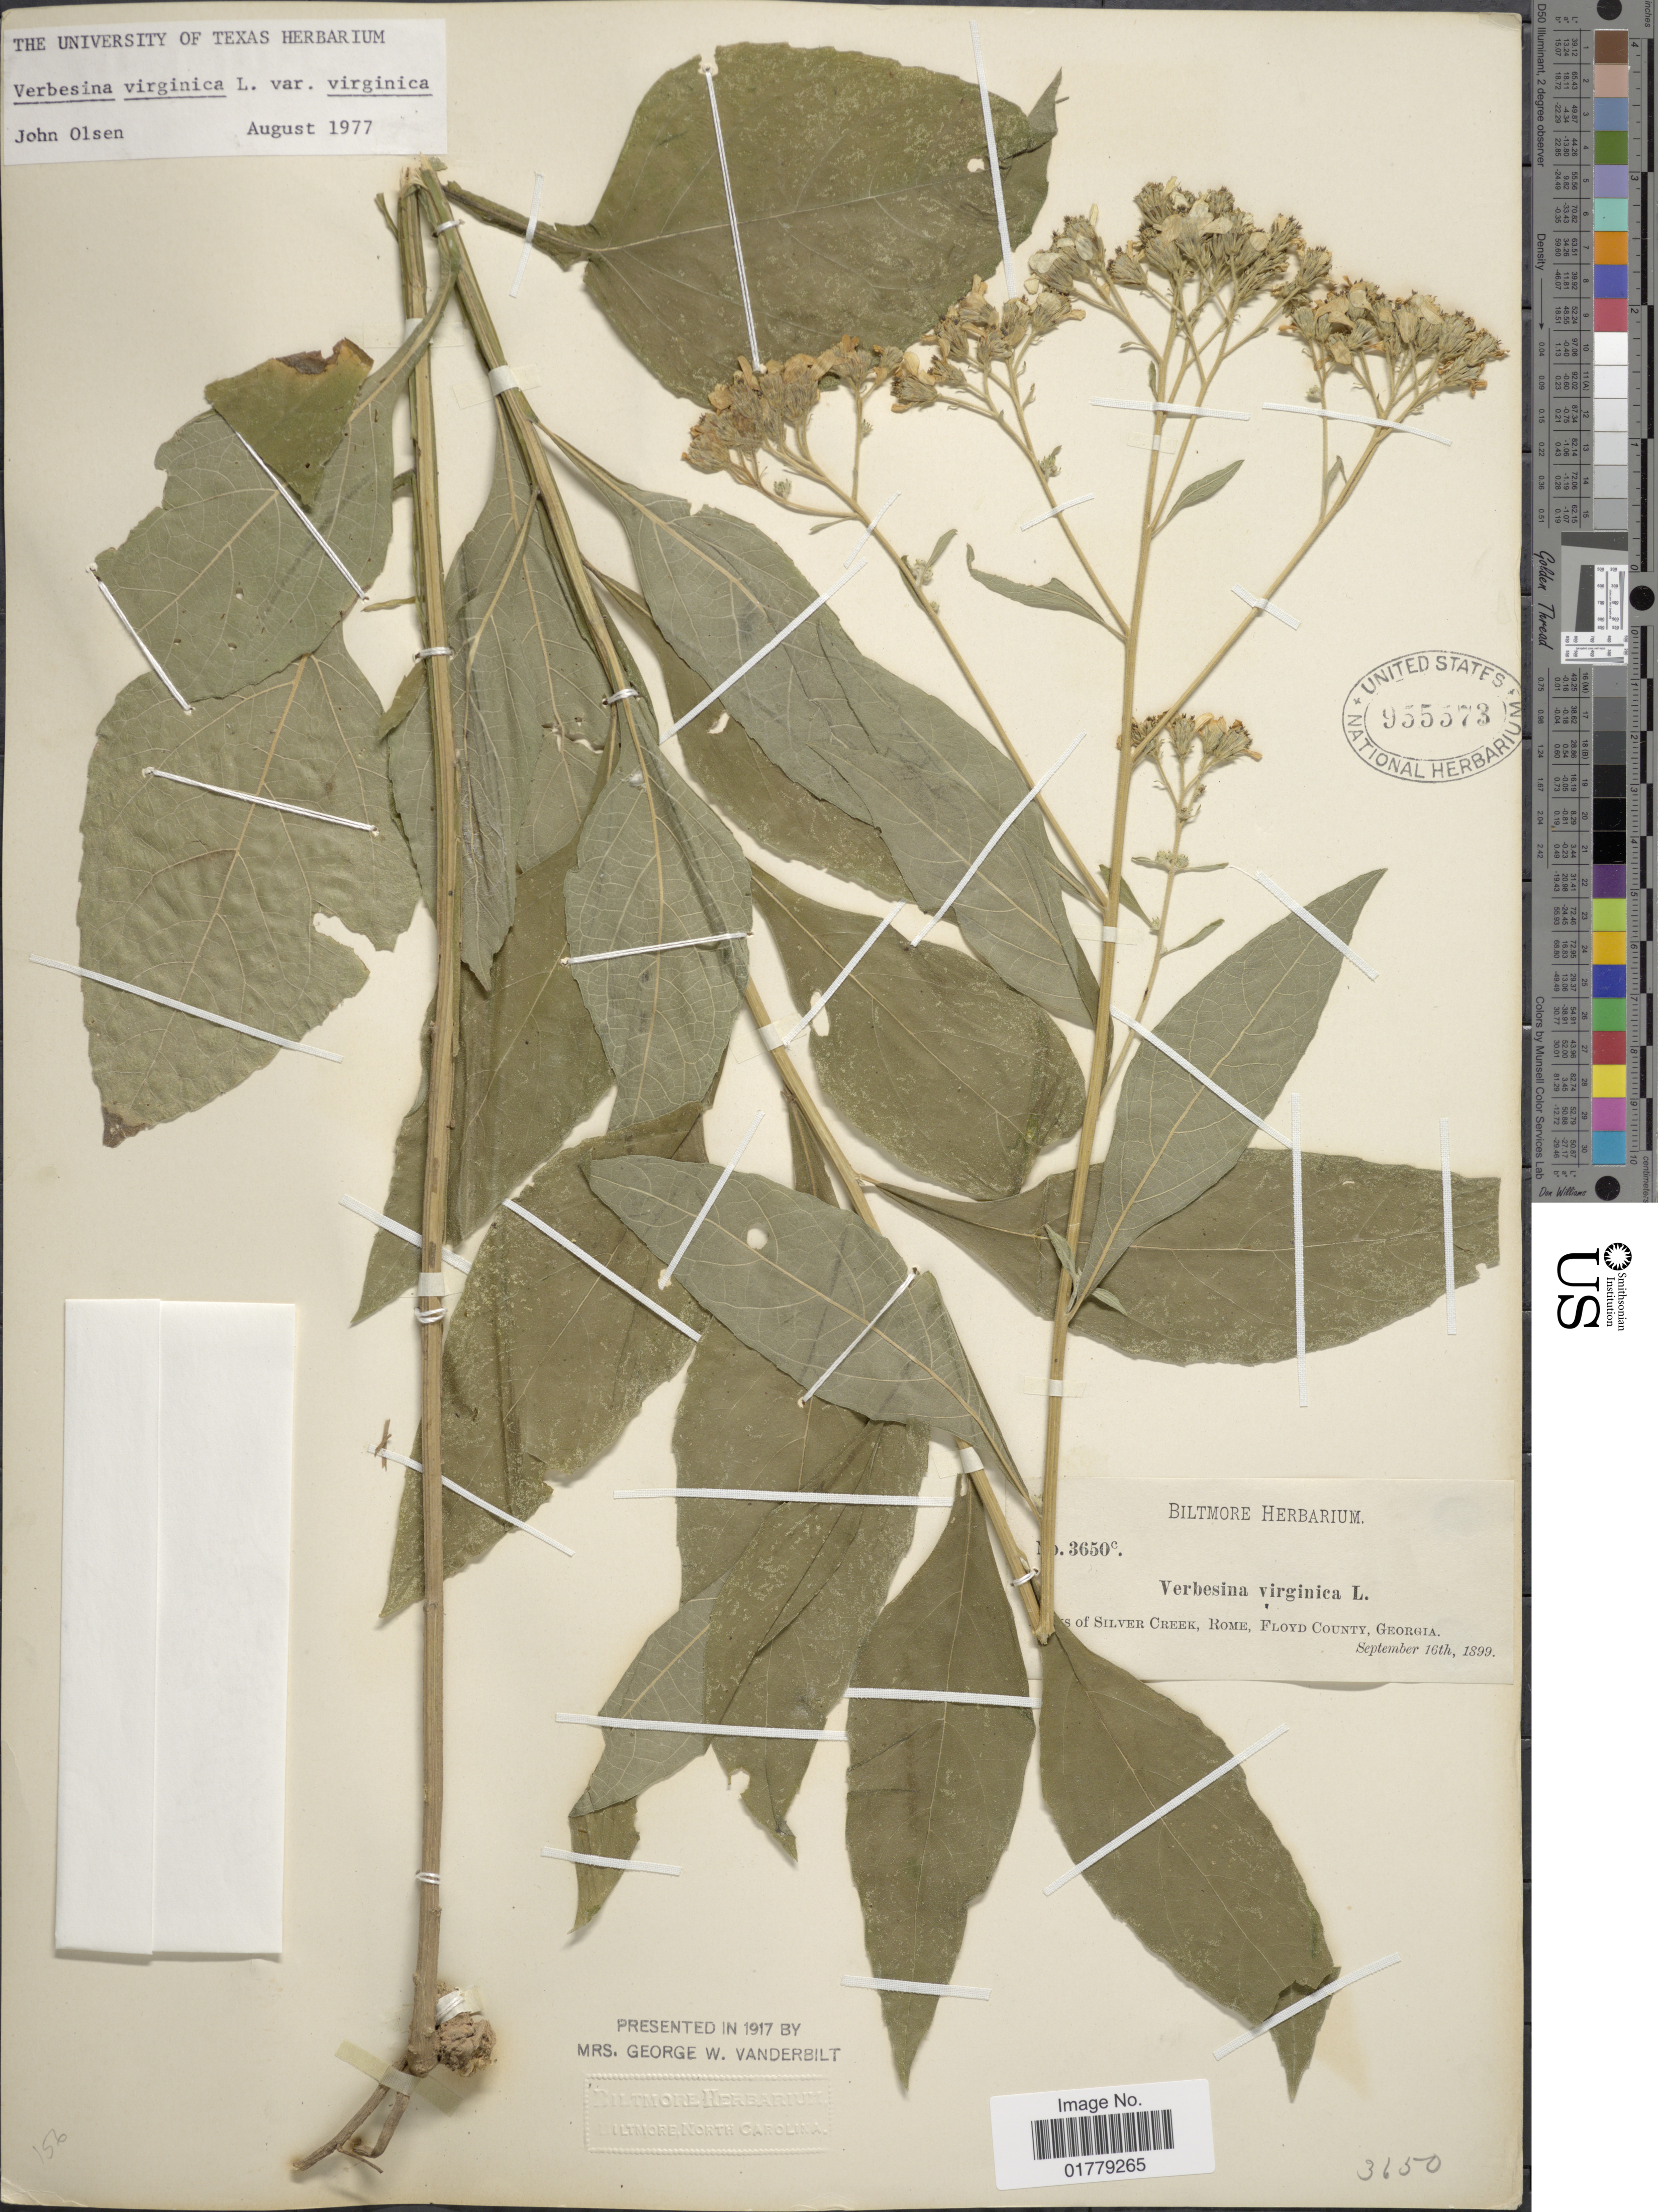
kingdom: Plantae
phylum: Tracheophyta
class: Magnoliopsida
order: Asterales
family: Asteraceae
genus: Verbesina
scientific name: Verbesina virginica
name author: L.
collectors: ex herb. Biltmore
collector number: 3650c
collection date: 1899-09-16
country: United States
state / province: Georgia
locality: Silver Creek, Rome, Floyd County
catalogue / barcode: US 955573